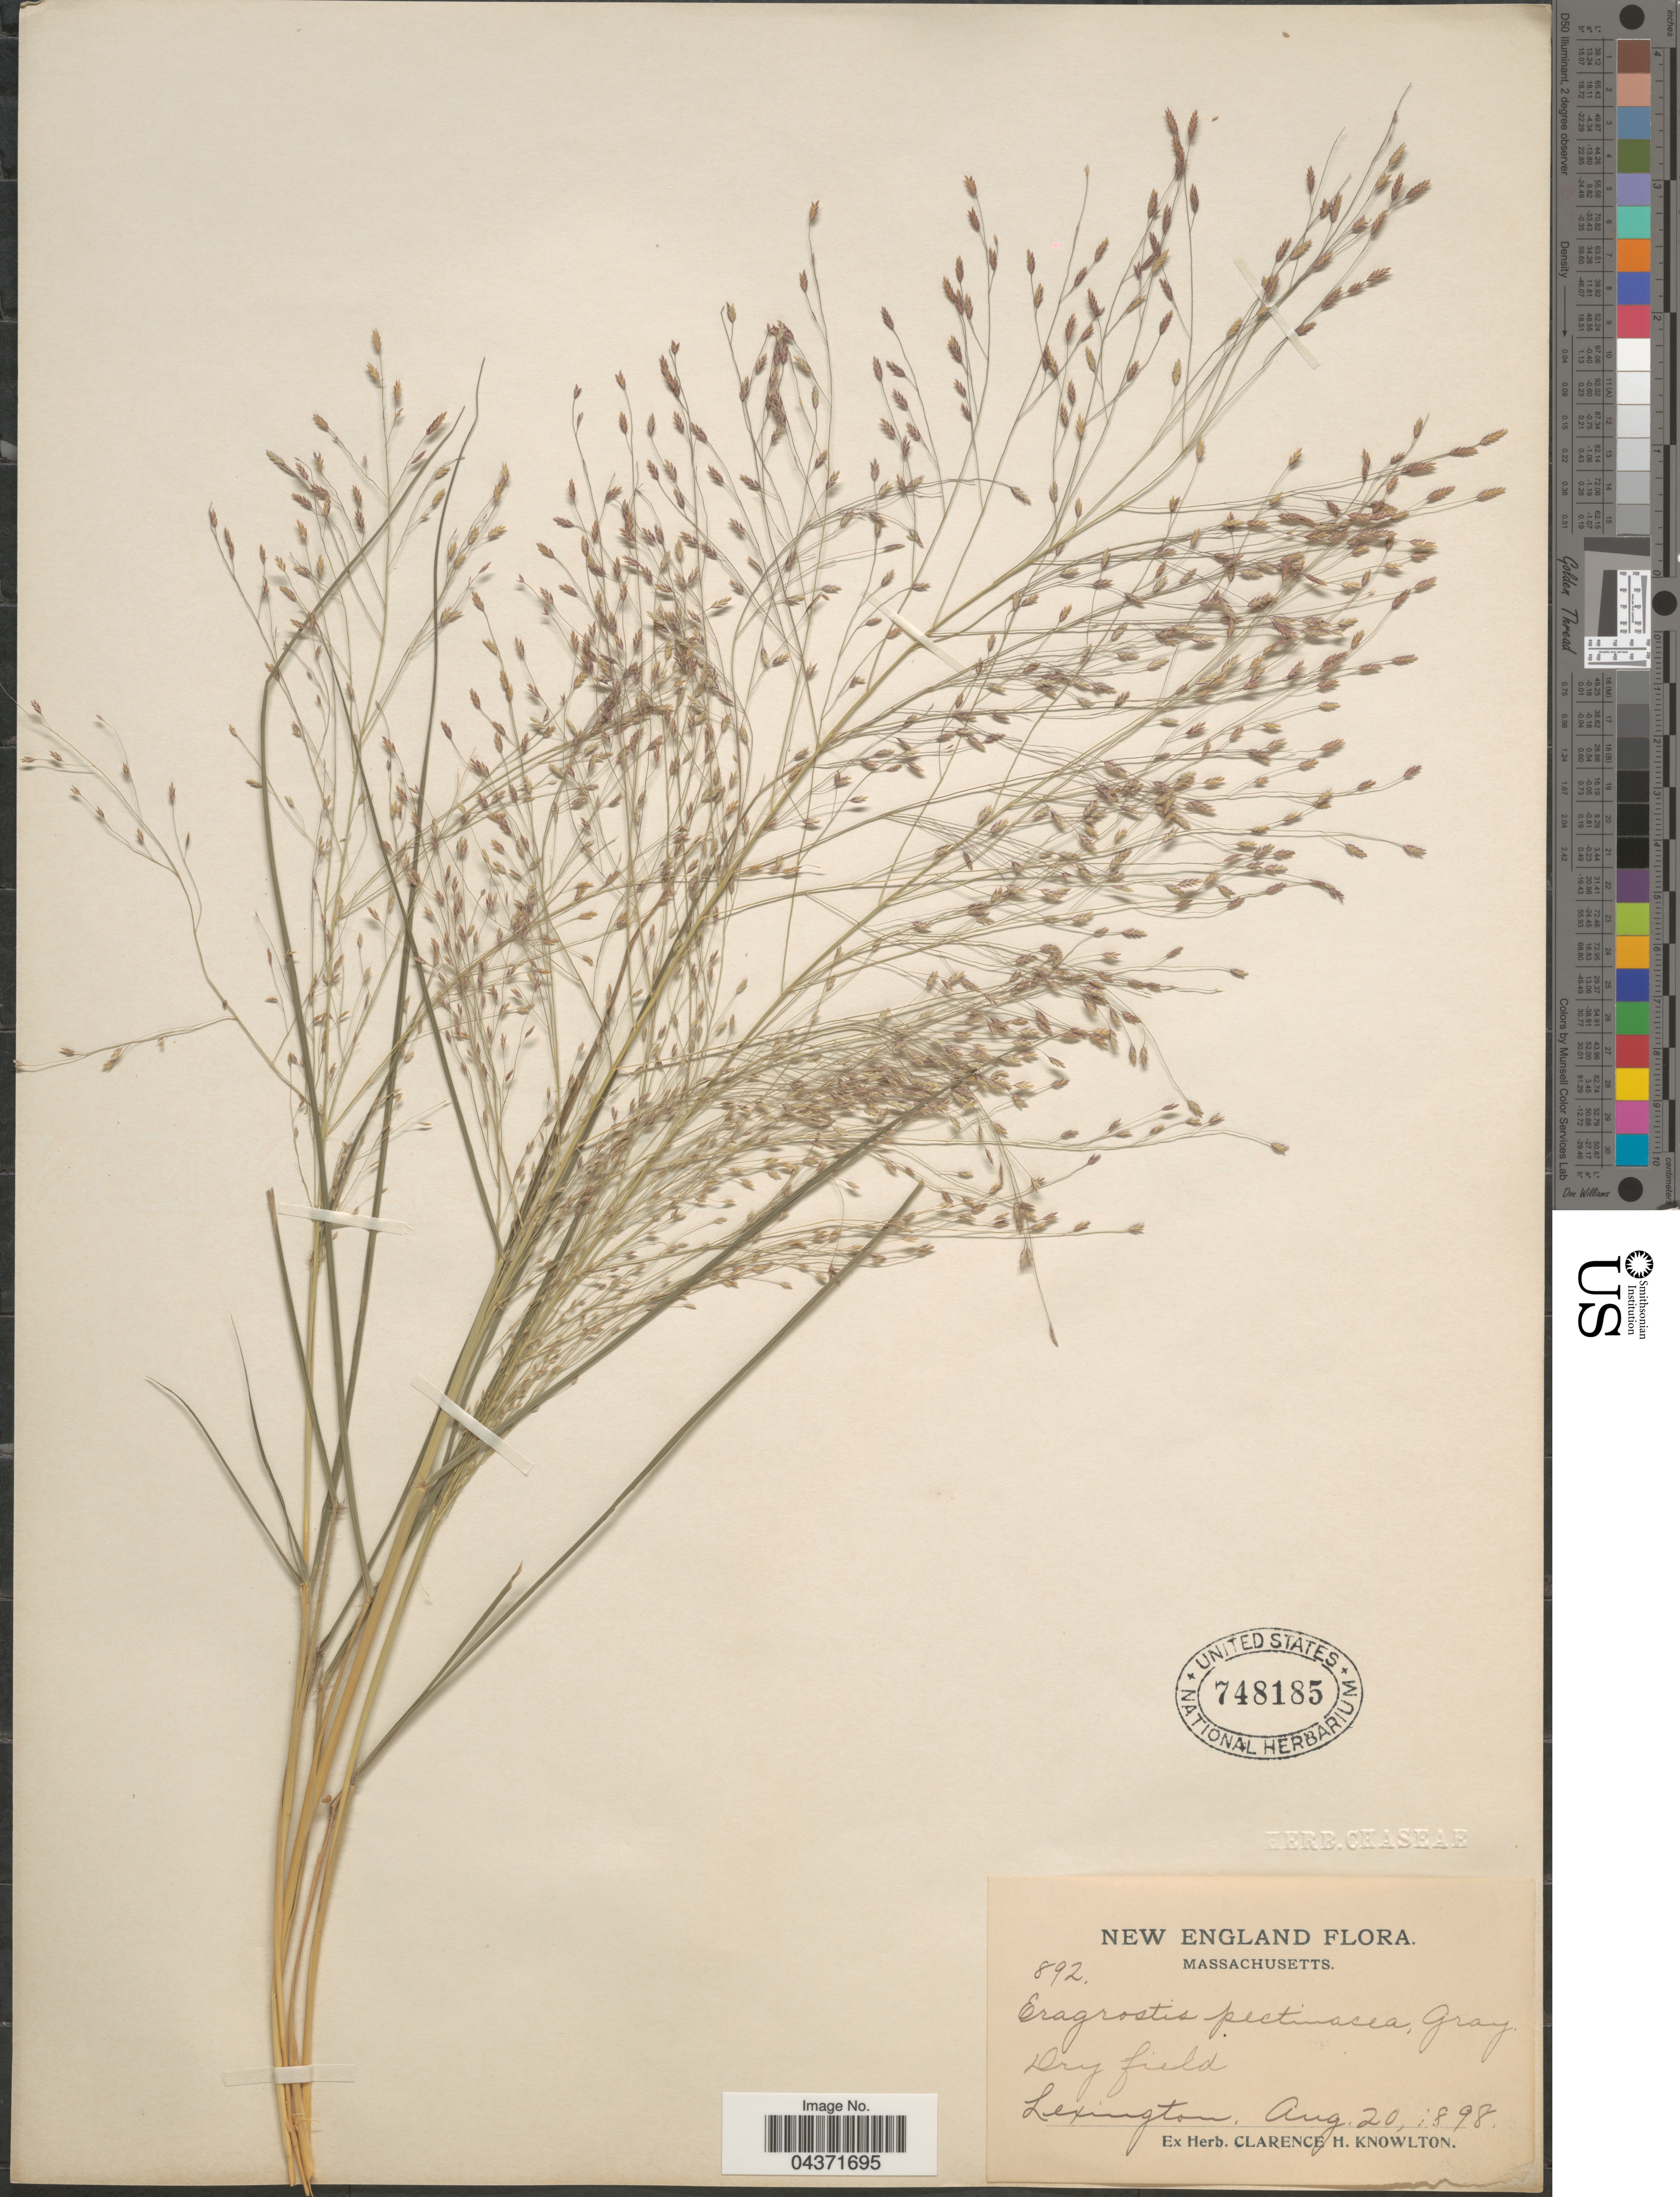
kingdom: Plantae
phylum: Tracheophyta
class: Liliopsida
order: Poales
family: Poaceae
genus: Eragrostis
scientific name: Eragrostis spectabilis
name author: (Pursh) Steud.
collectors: Ex Herb. Clarence H. Knowlton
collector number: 892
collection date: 1898-08-20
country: United States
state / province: Massachusetts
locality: New England. Lexington.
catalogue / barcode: US 748185